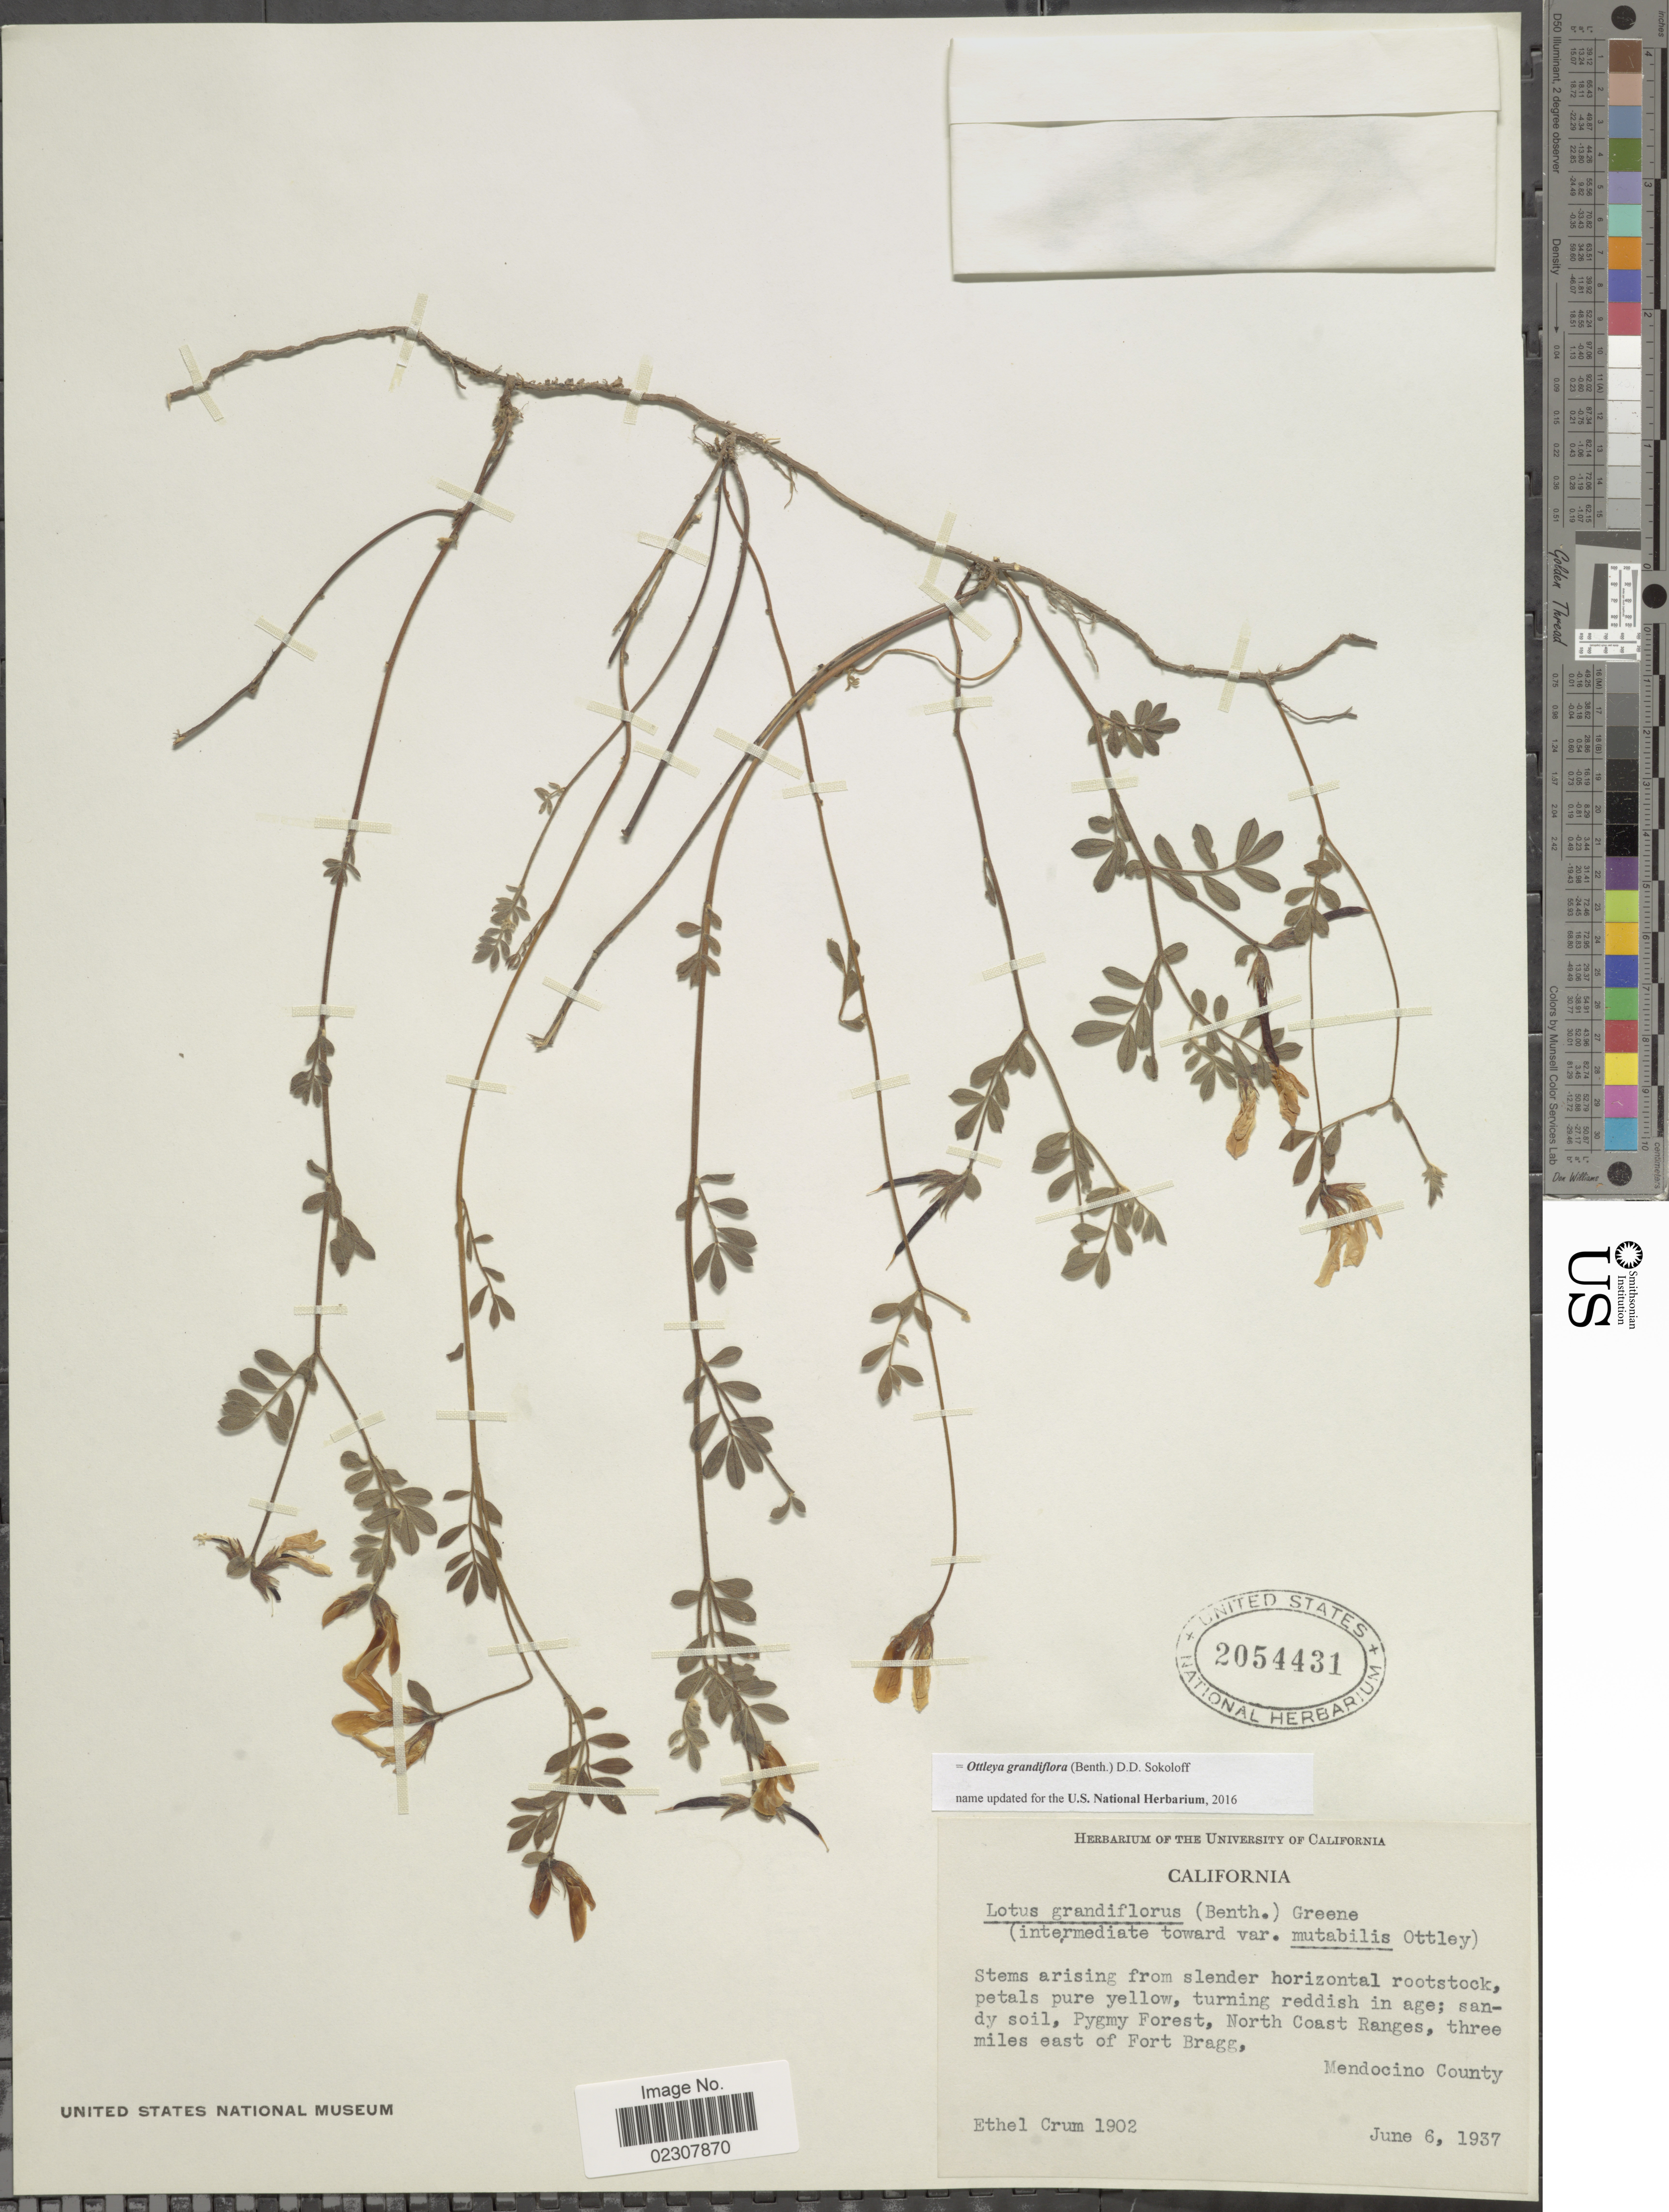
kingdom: Plantae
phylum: Tracheophyta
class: Magnoliopsida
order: Fabales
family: Fabaceae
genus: Ottleya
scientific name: Ottleya grandiflora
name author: (Benth.) D.D. Sokoloff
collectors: E. K. Crum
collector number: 1902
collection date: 1937-06-06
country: United States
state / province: California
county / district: Mendocino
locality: Pygmy Forest, North Coast Ranges, three miles east of Fort Bragg. Mendocino County.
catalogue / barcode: US 2054431